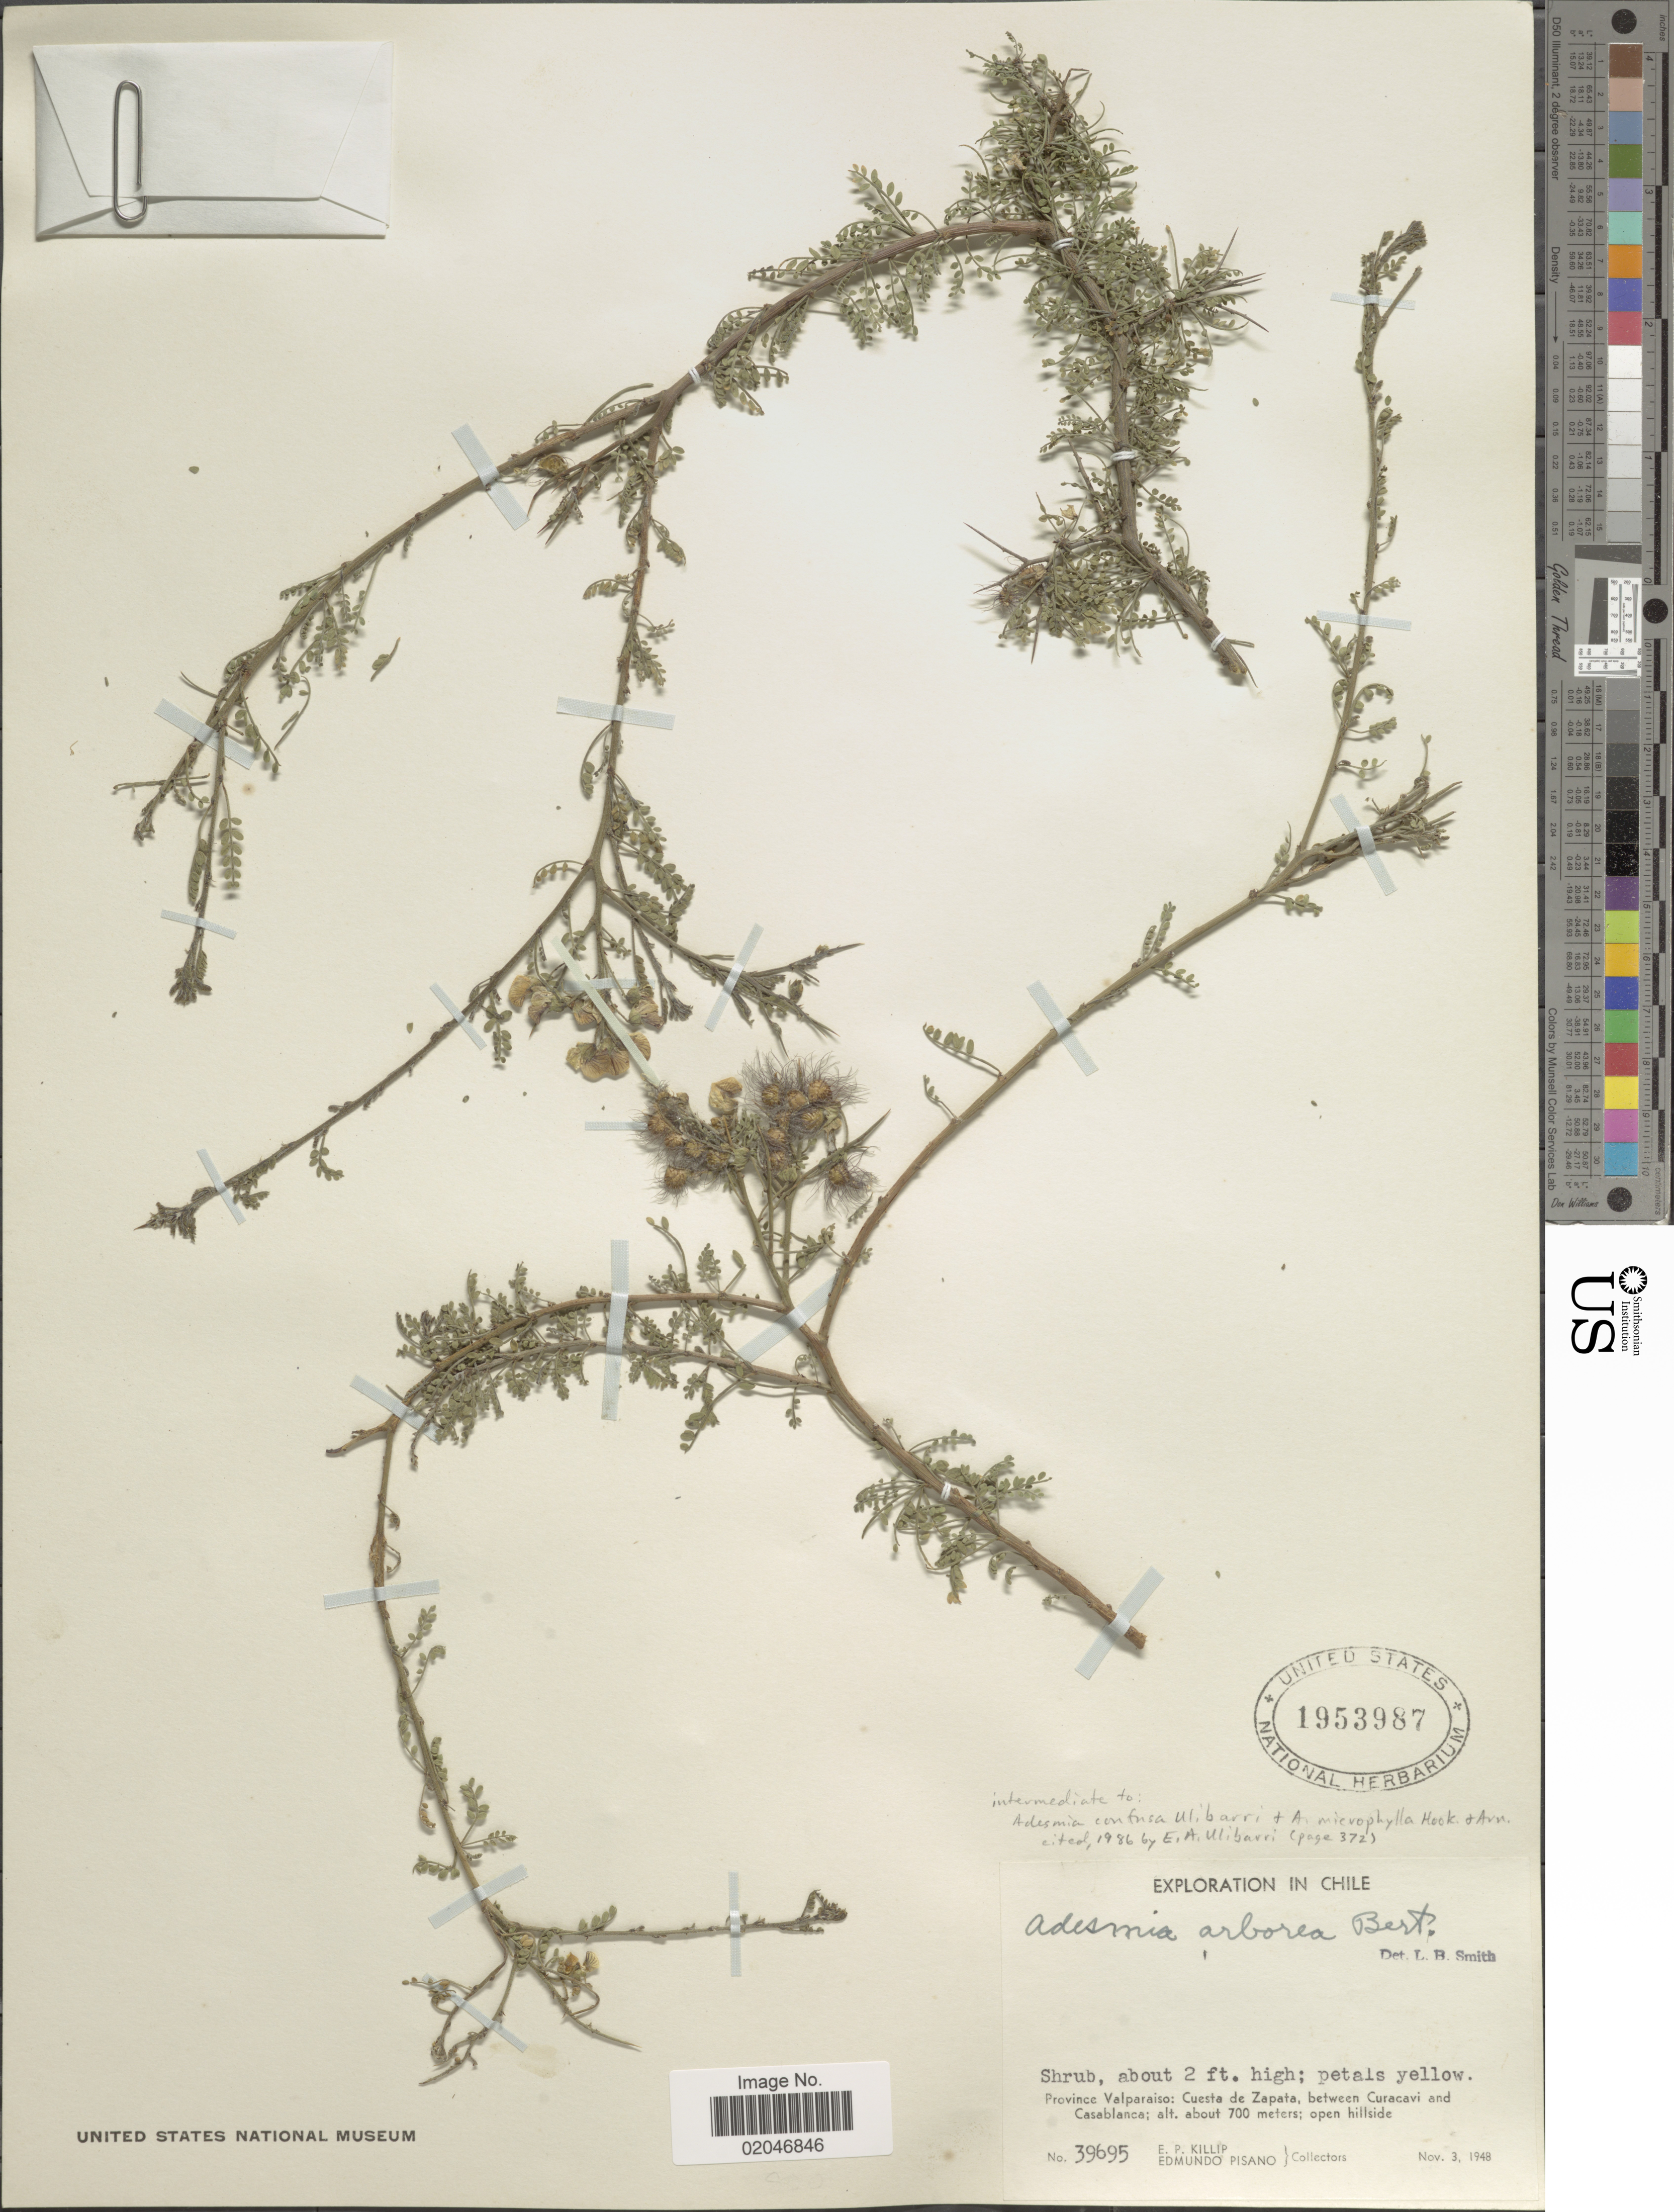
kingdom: Plantae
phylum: Tracheophyta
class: Magnoliopsida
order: Fabales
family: Fabaceae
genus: Adesmia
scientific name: Adesmia confusa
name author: Ulibarri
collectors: E. P. Killip & E. Pisano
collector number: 39695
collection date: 1948-11-03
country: Chile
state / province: Valparaíso (V)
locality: Cuesta de zapata, between Curacavi and Casablanca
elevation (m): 700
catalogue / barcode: US 1953987